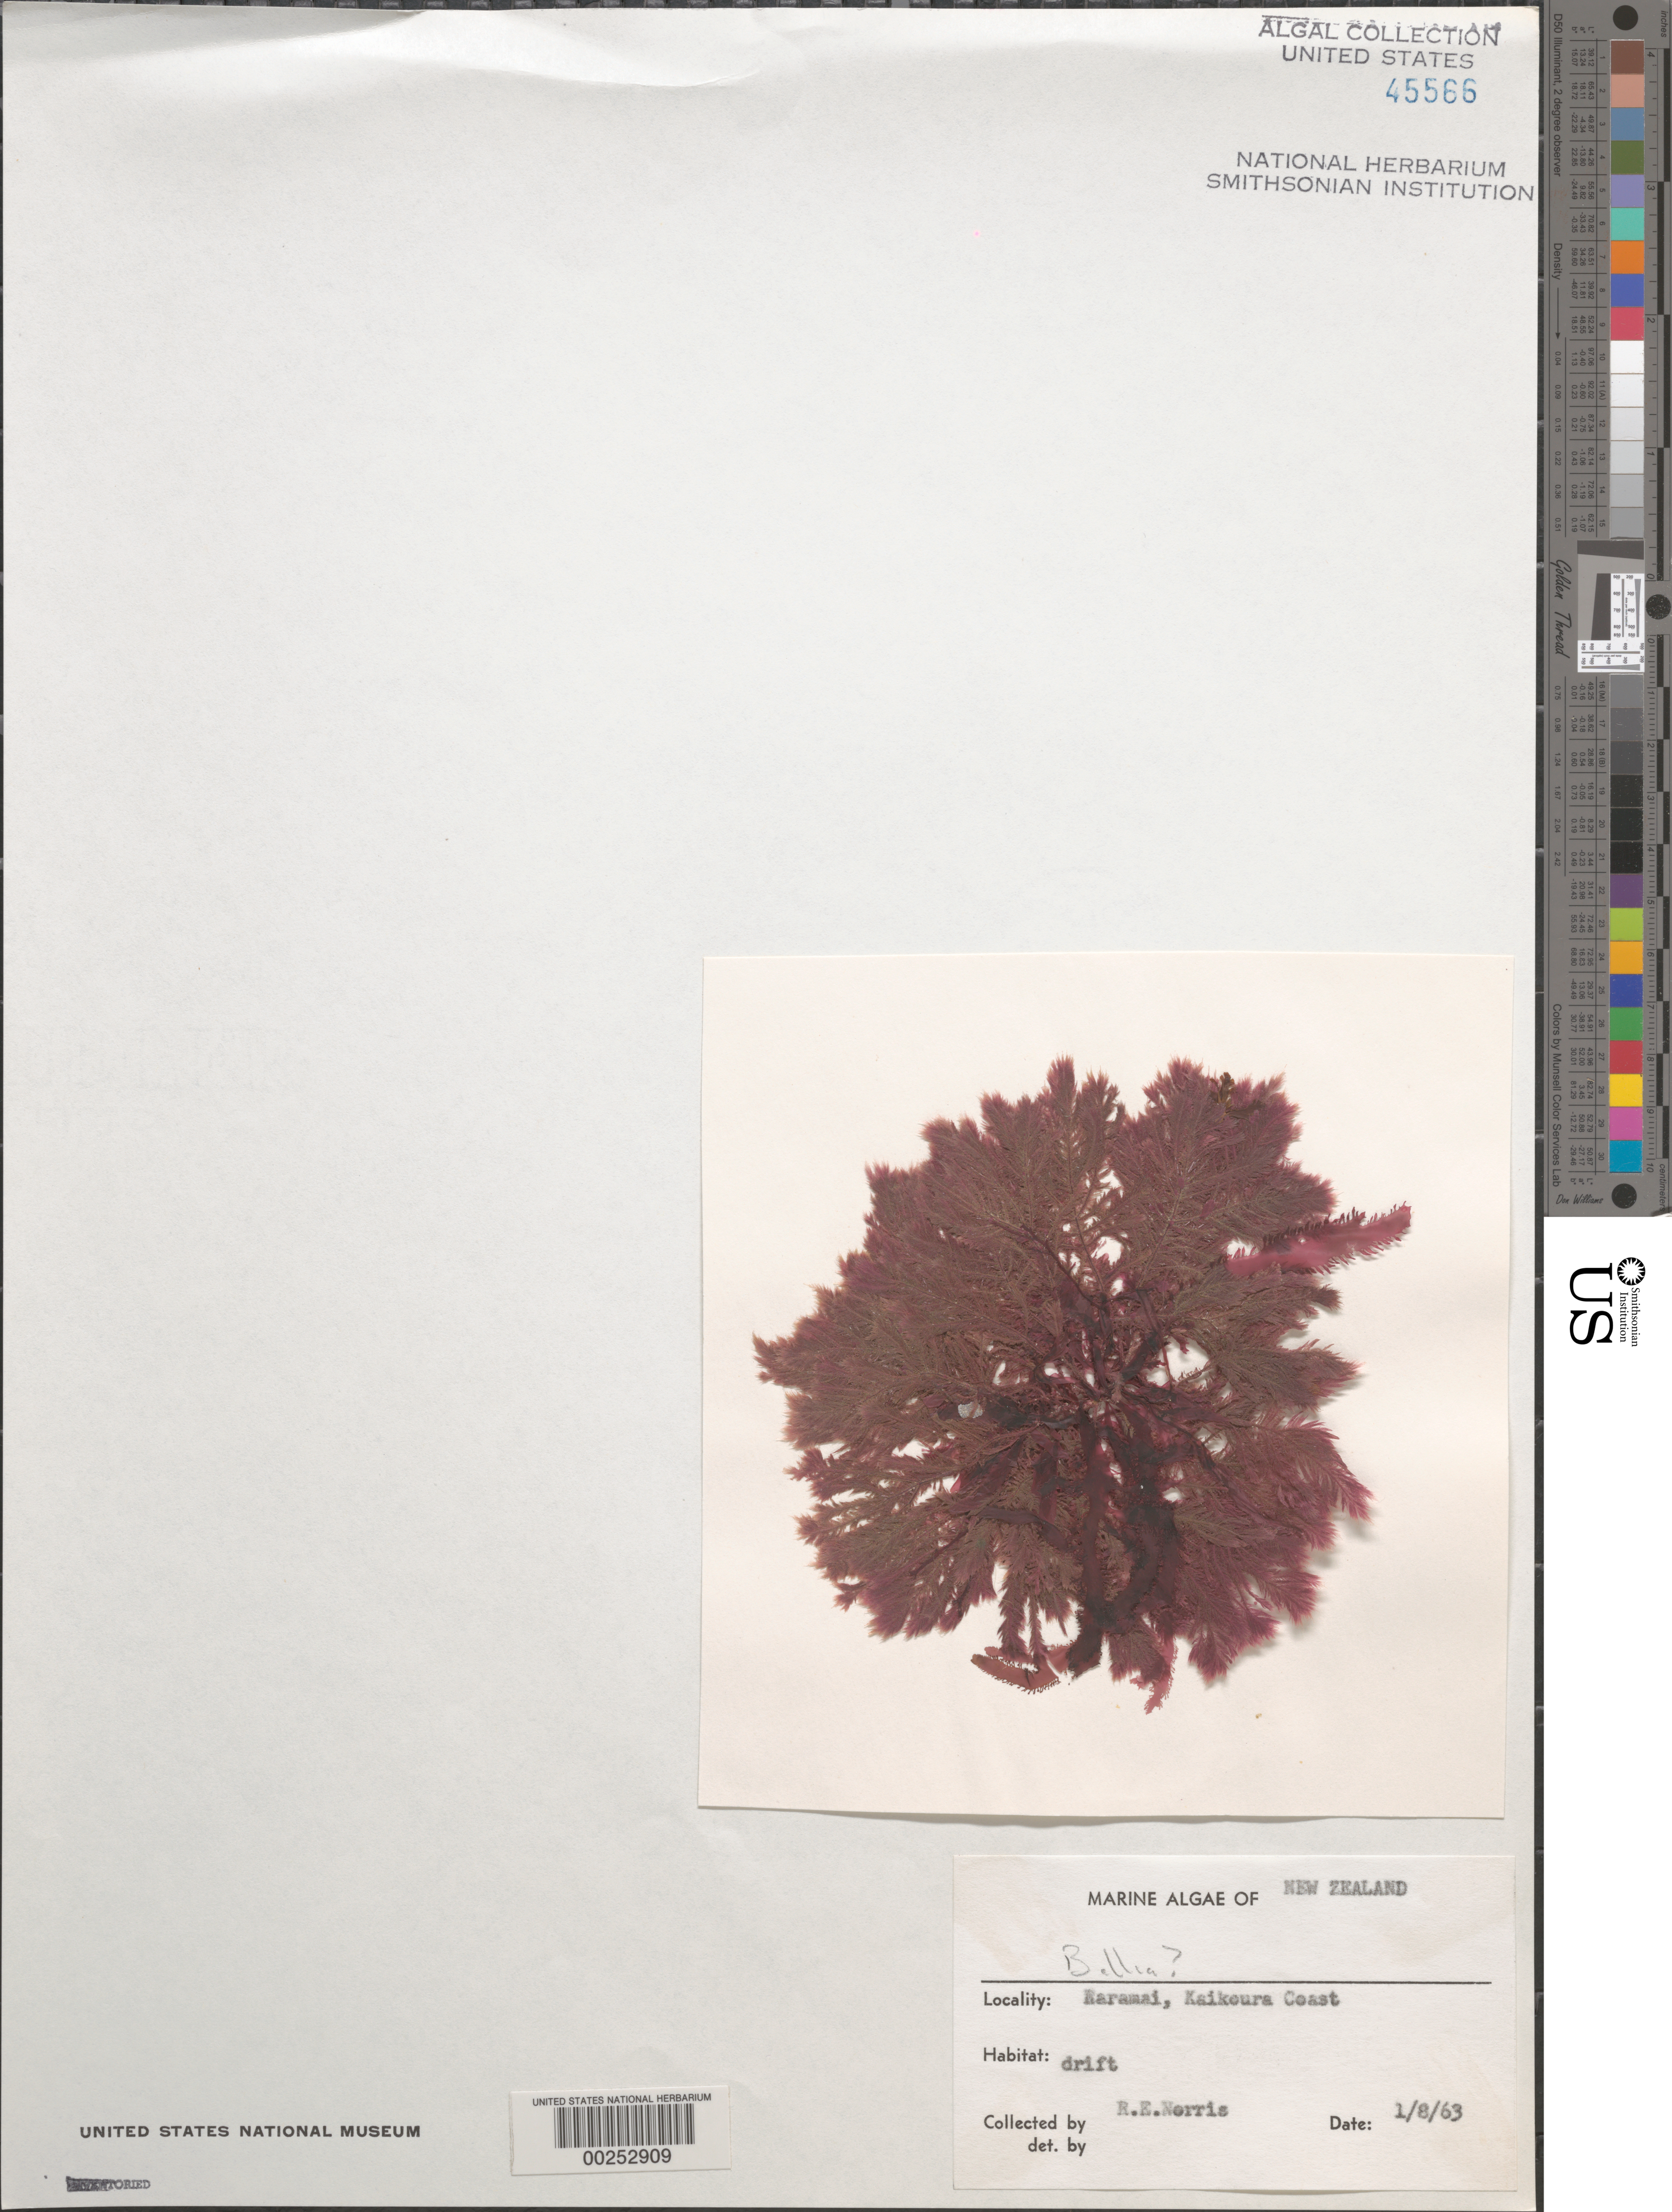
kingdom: Plantae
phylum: Rhodophyta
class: Florideophyceae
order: Balliales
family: Balliaceae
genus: Ballia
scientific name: Ballia sp.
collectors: R. E. Norris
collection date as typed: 08 Jan 1963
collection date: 1963-01-08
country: New Zealand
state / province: Canterbury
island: South Island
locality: Raramai, Kaikoura coast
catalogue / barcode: US 45566